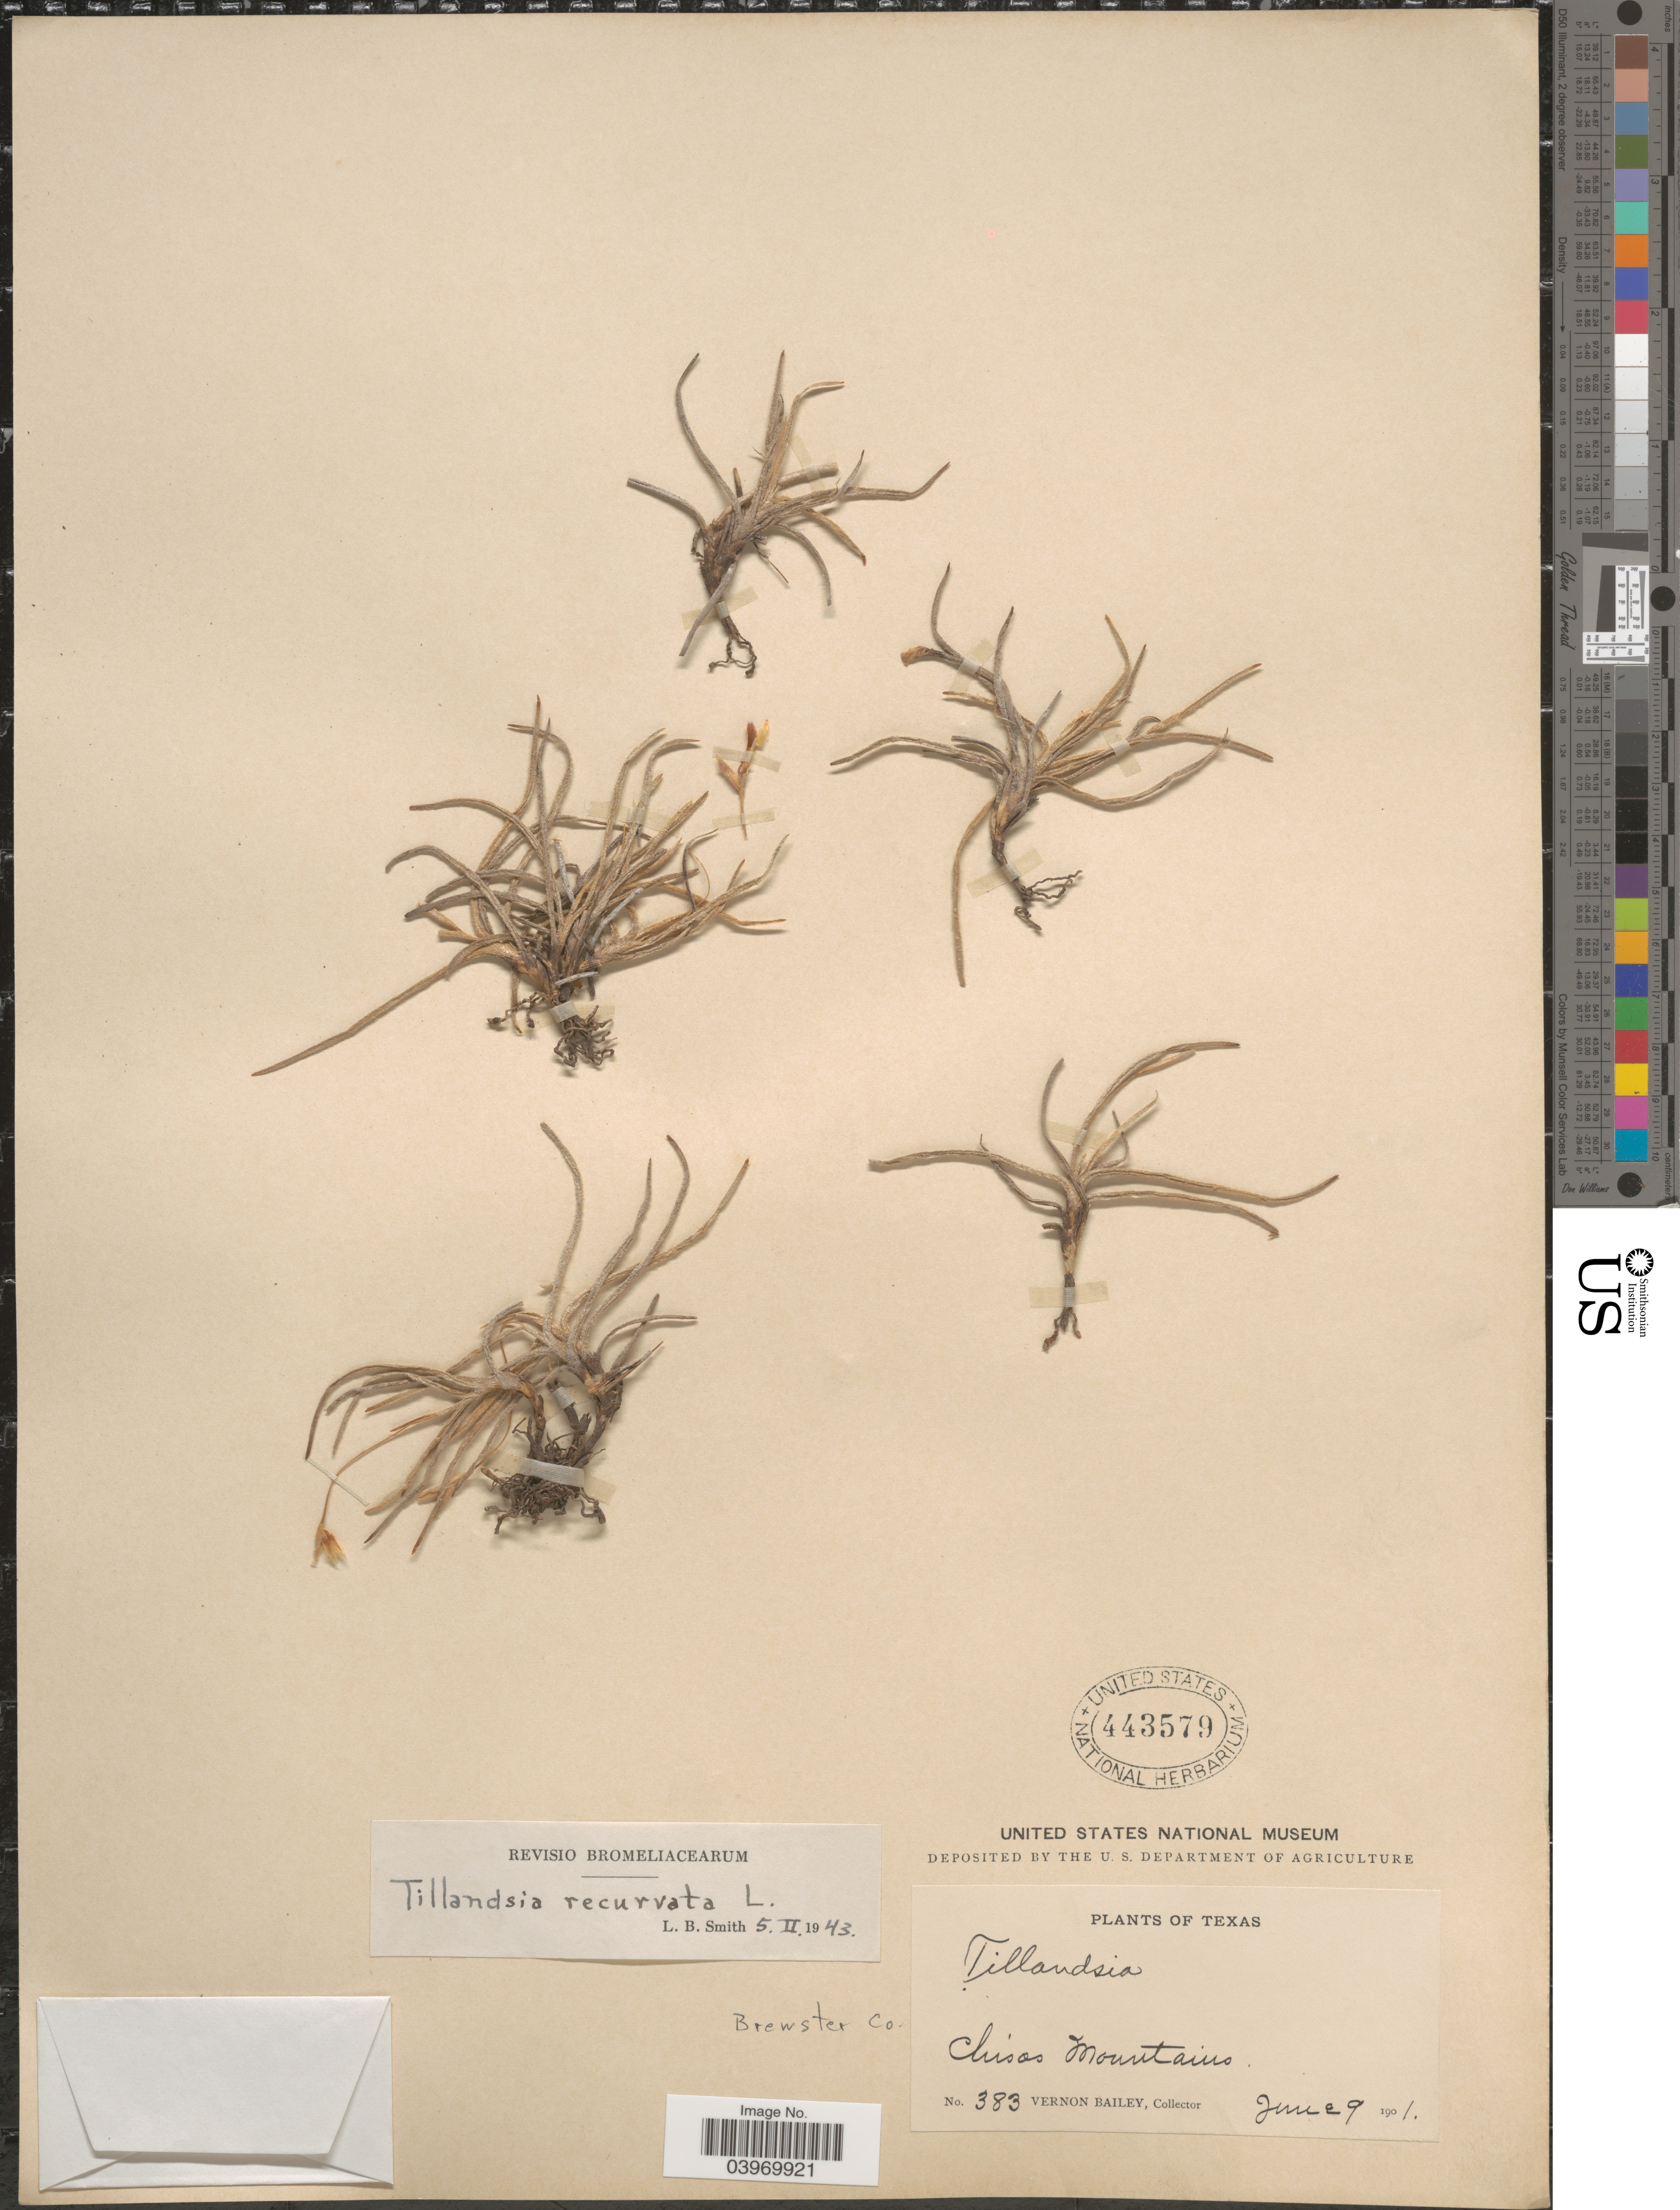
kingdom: Plantae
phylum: Tracheophyta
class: Liliopsida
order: Poales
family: Bromeliaceae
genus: Tillandsia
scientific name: Tillandsia recurvata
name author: L.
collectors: V. O. Bailey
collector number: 383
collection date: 1901-06-29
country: United States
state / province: Texas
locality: Chisos Mountains. Brewster Co.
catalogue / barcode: US 443579